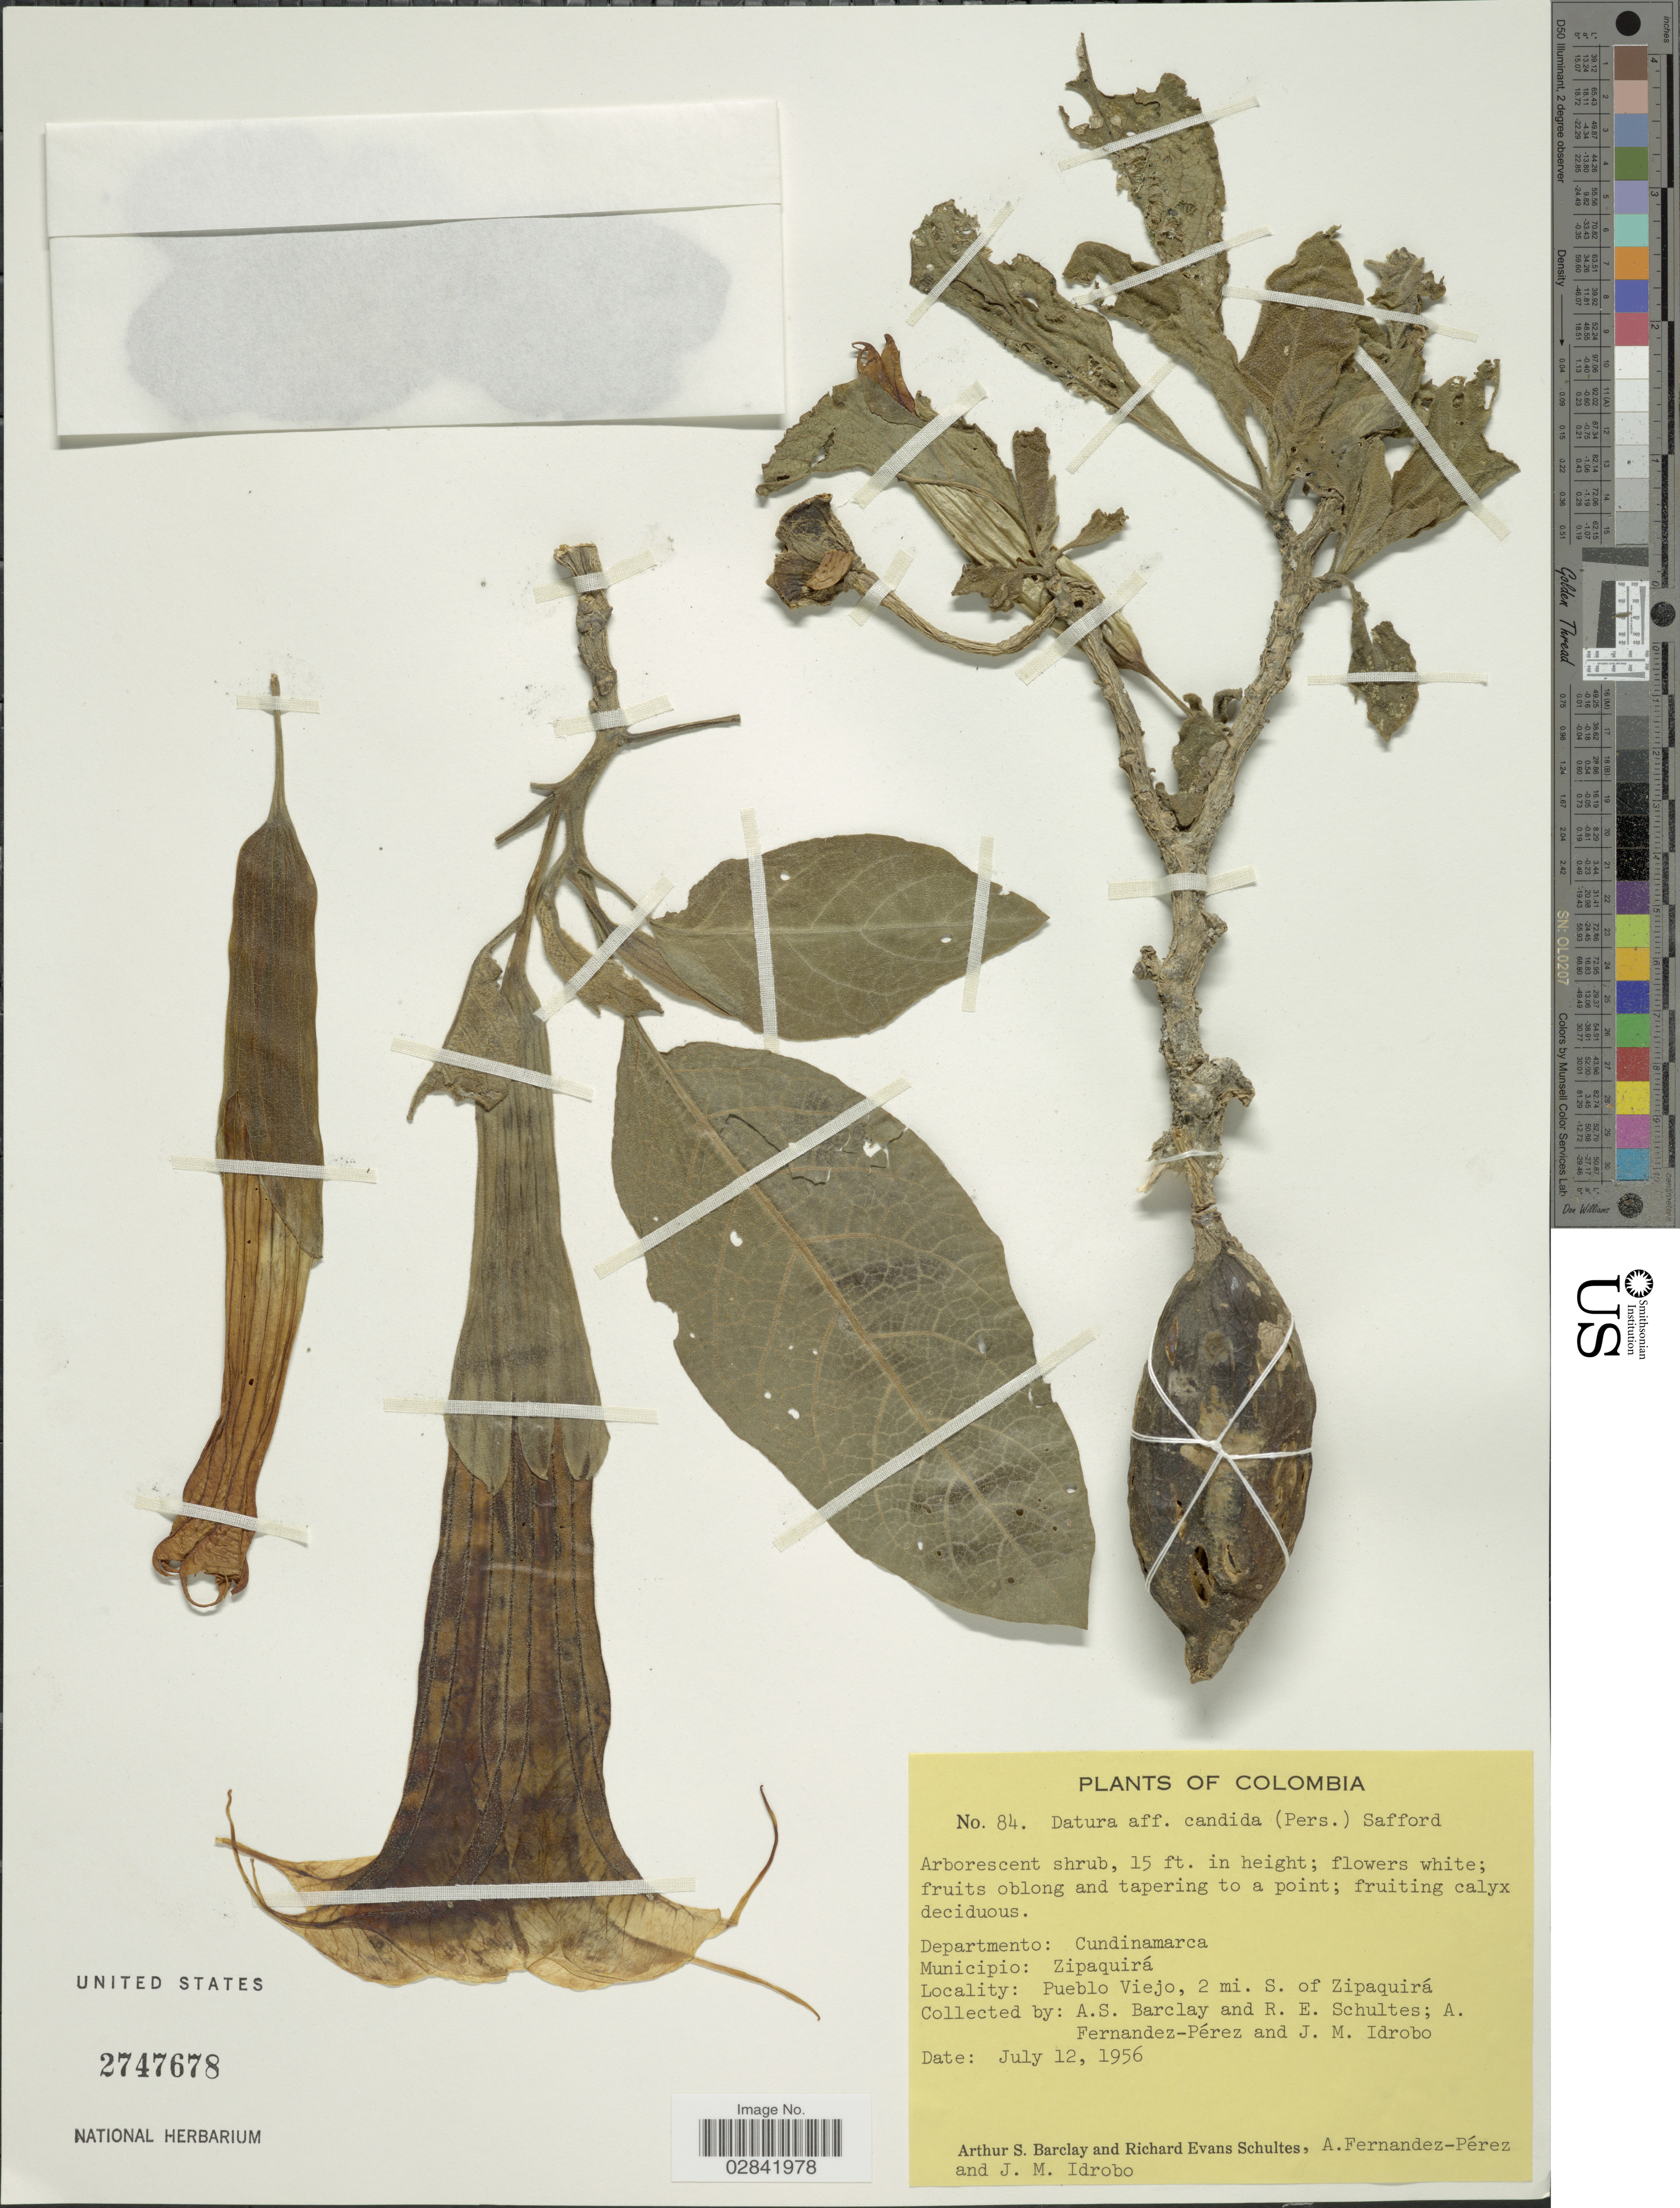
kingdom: Plantae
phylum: Tracheophyta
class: Magnoliopsida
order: Solanales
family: Solanaceae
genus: Brugmansia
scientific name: Brugmansia x candida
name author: Pers.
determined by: (US) Smithsonian Institution - National Museum of Natural History - Department of Botany (UNITED STATES)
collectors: A. S. Barclay, R. E. Schultes, A. Fernández-Pérez & J. M. Idrobo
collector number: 84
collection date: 1956-07-12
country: Colombia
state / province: Cundinamarca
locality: Departmento: Cundinamarca, Municipio: Zipaquirá. Pueblo Viejo, 2 mi. S. of Zipaquirá.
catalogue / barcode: US 2747678